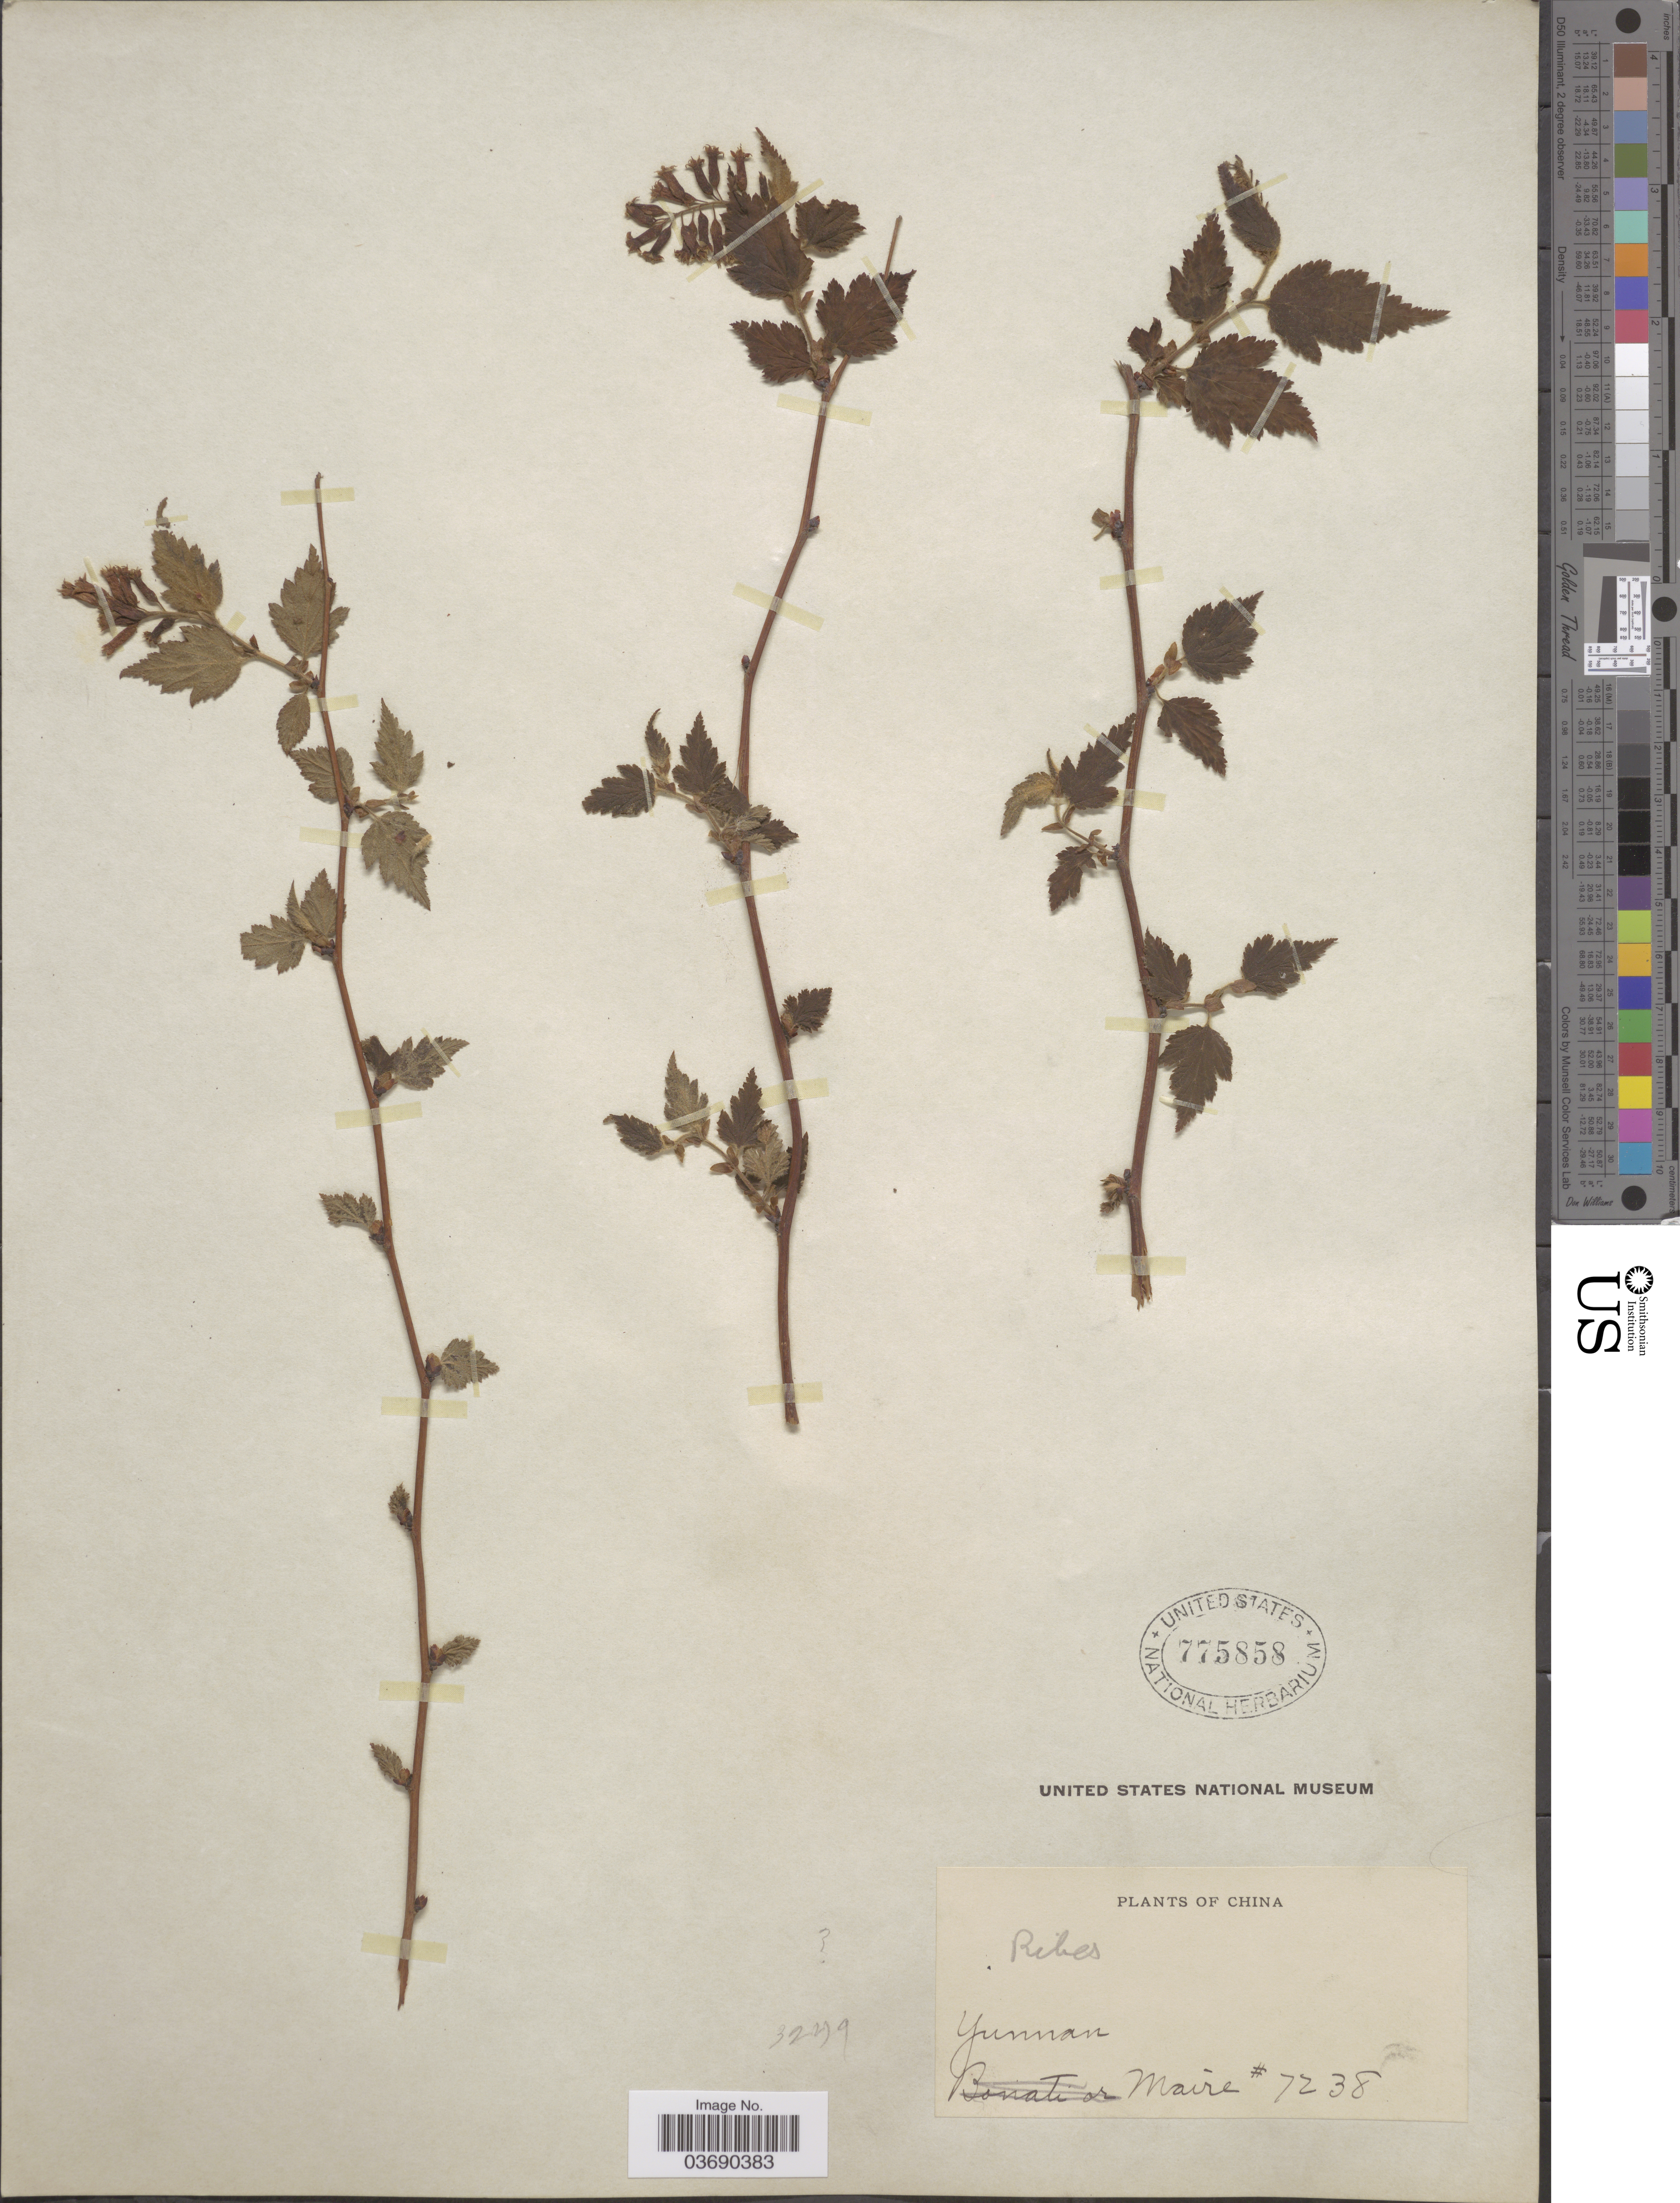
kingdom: Plantae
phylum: Tracheophyta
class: Magnoliopsida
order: Saxifragales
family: Grossulariaceae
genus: Ribes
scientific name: Ribes sp.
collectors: Maire, --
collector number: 7238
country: China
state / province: Yunnan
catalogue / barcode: US 775858